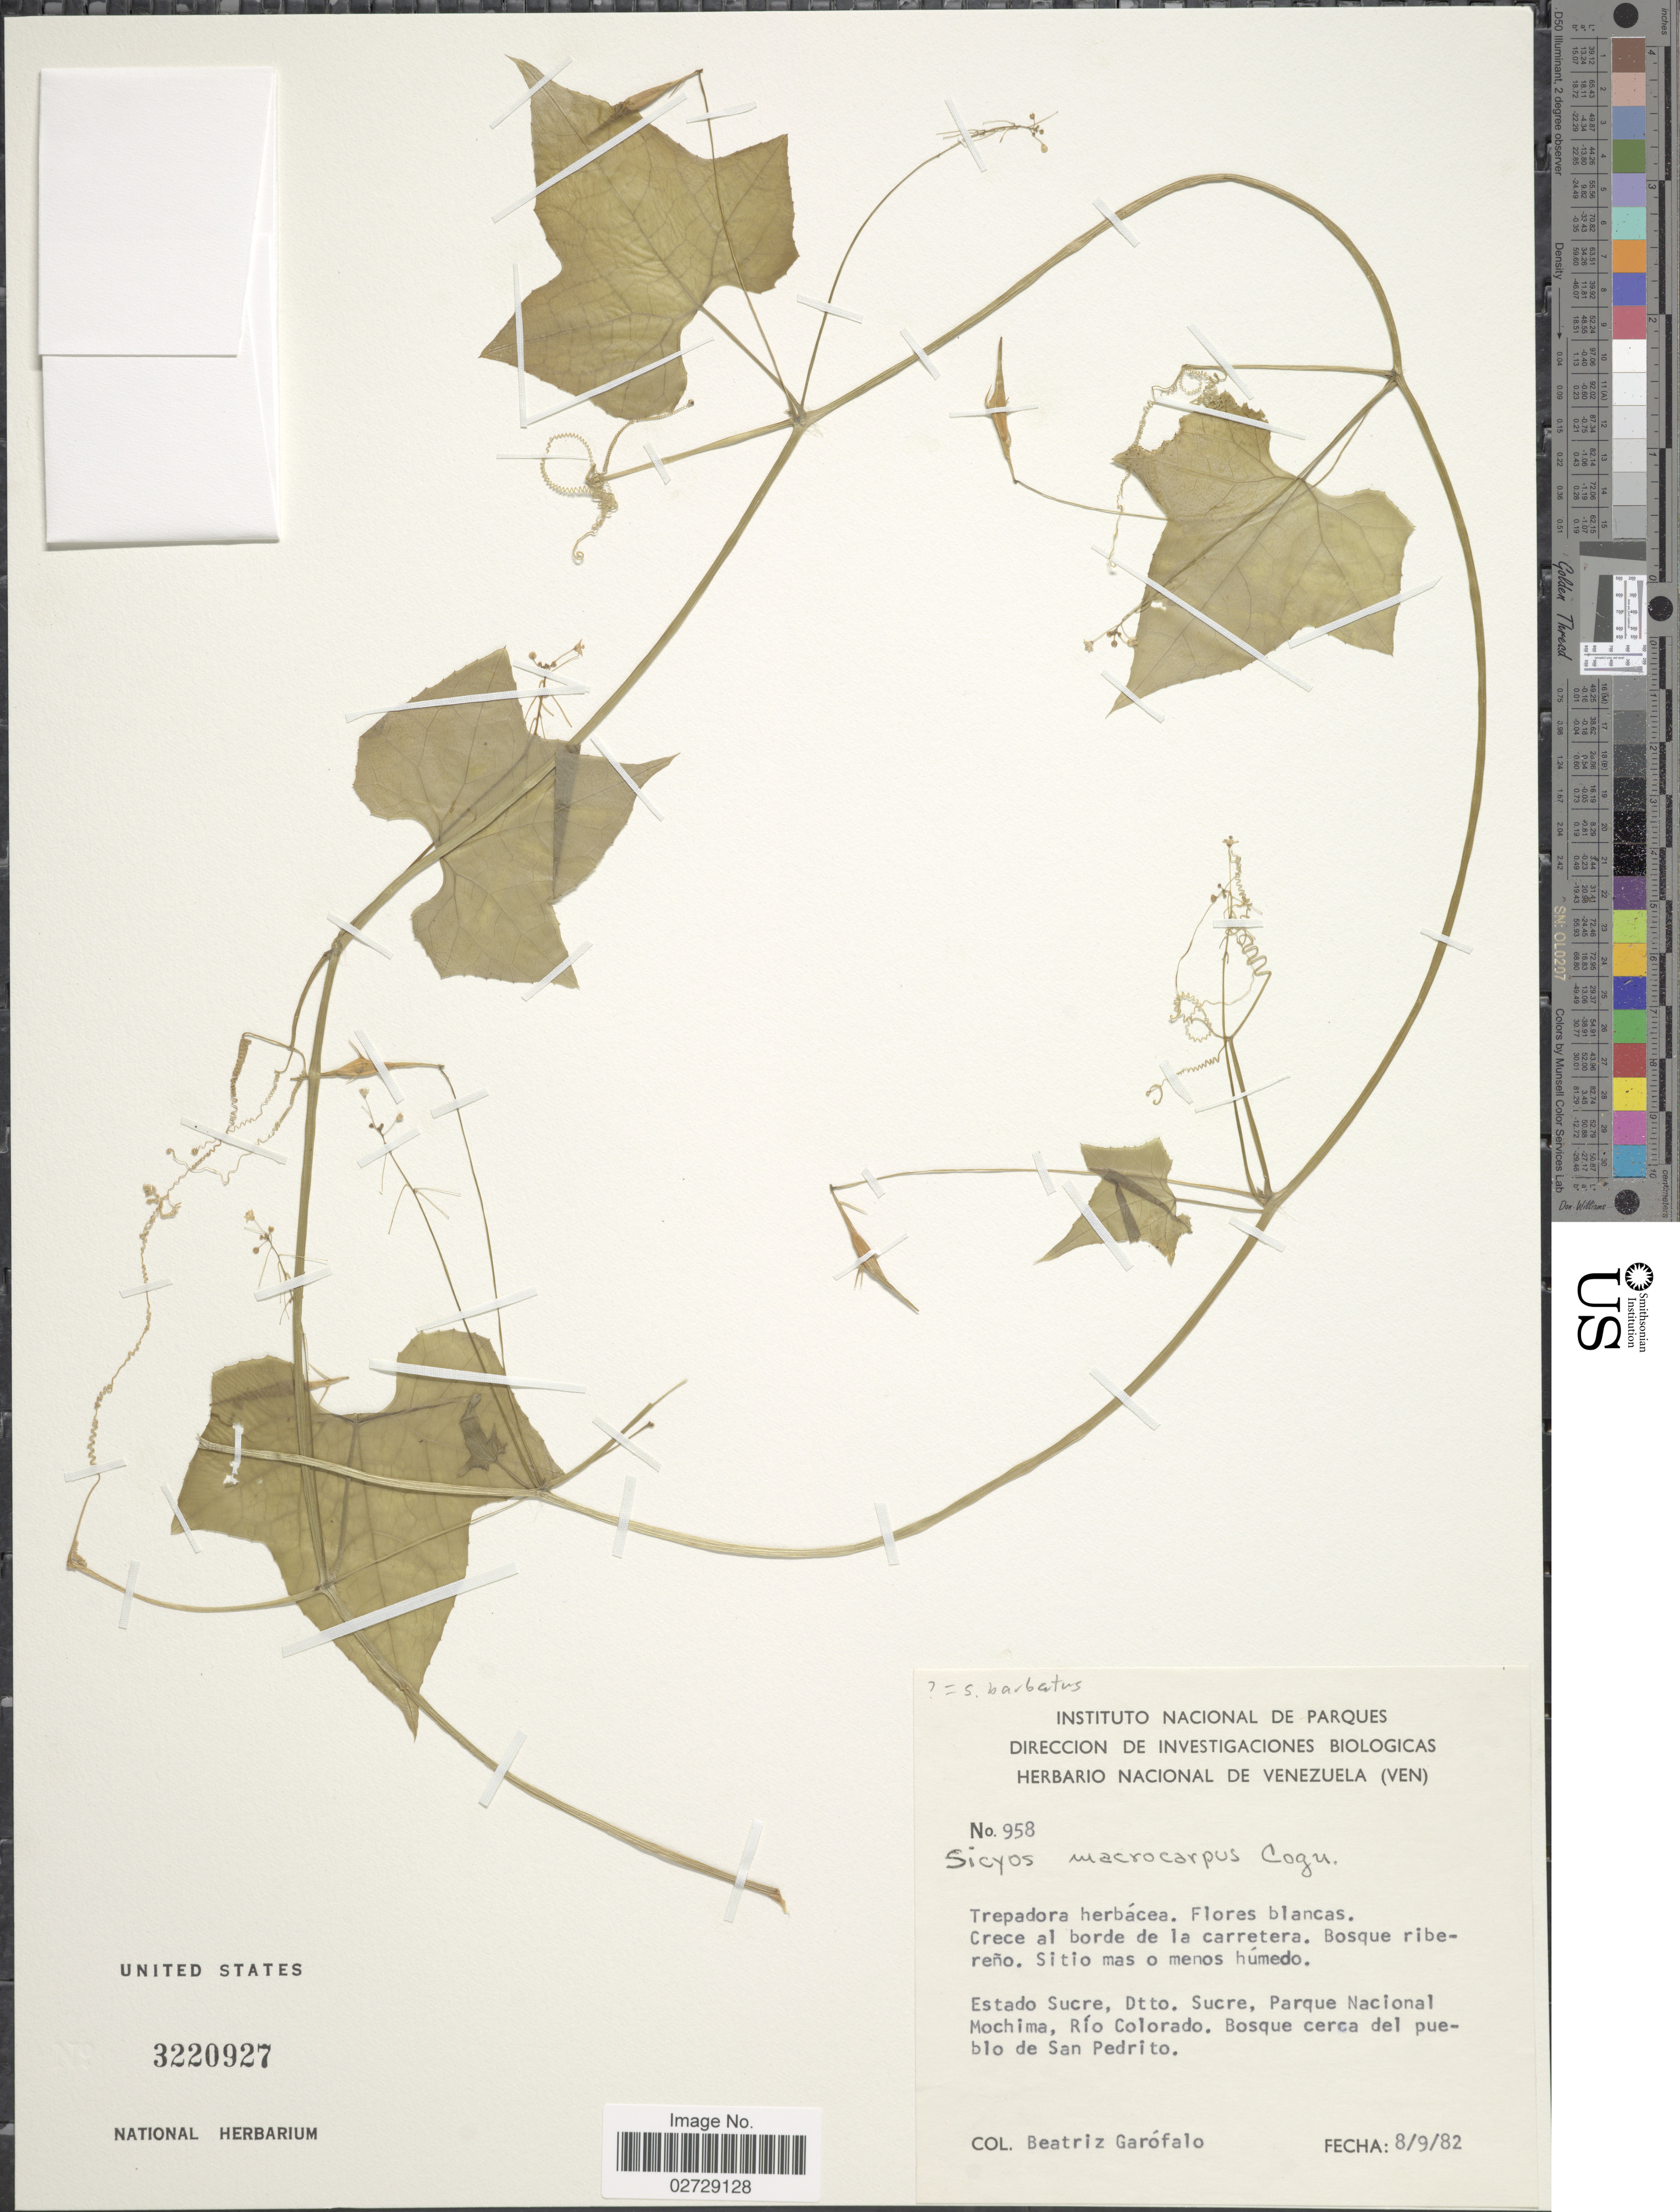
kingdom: Plantae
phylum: Tracheophyta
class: Magnoliopsida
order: Cucurbitales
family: Cucurbitaceae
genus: Sicyos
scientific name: Sicyos barbatus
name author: (Gentry) C. Jeffrey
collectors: B. Garofalo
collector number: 958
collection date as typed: Transcribed d/m/y: 8/9/82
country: Venezuela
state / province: Sucre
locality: Estado Sucre, Dtto. Sucre, Parque Nacional Mochima, Rio Colorado. Bosque cerca del pueblo de San Pedrito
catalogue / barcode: US 3220927